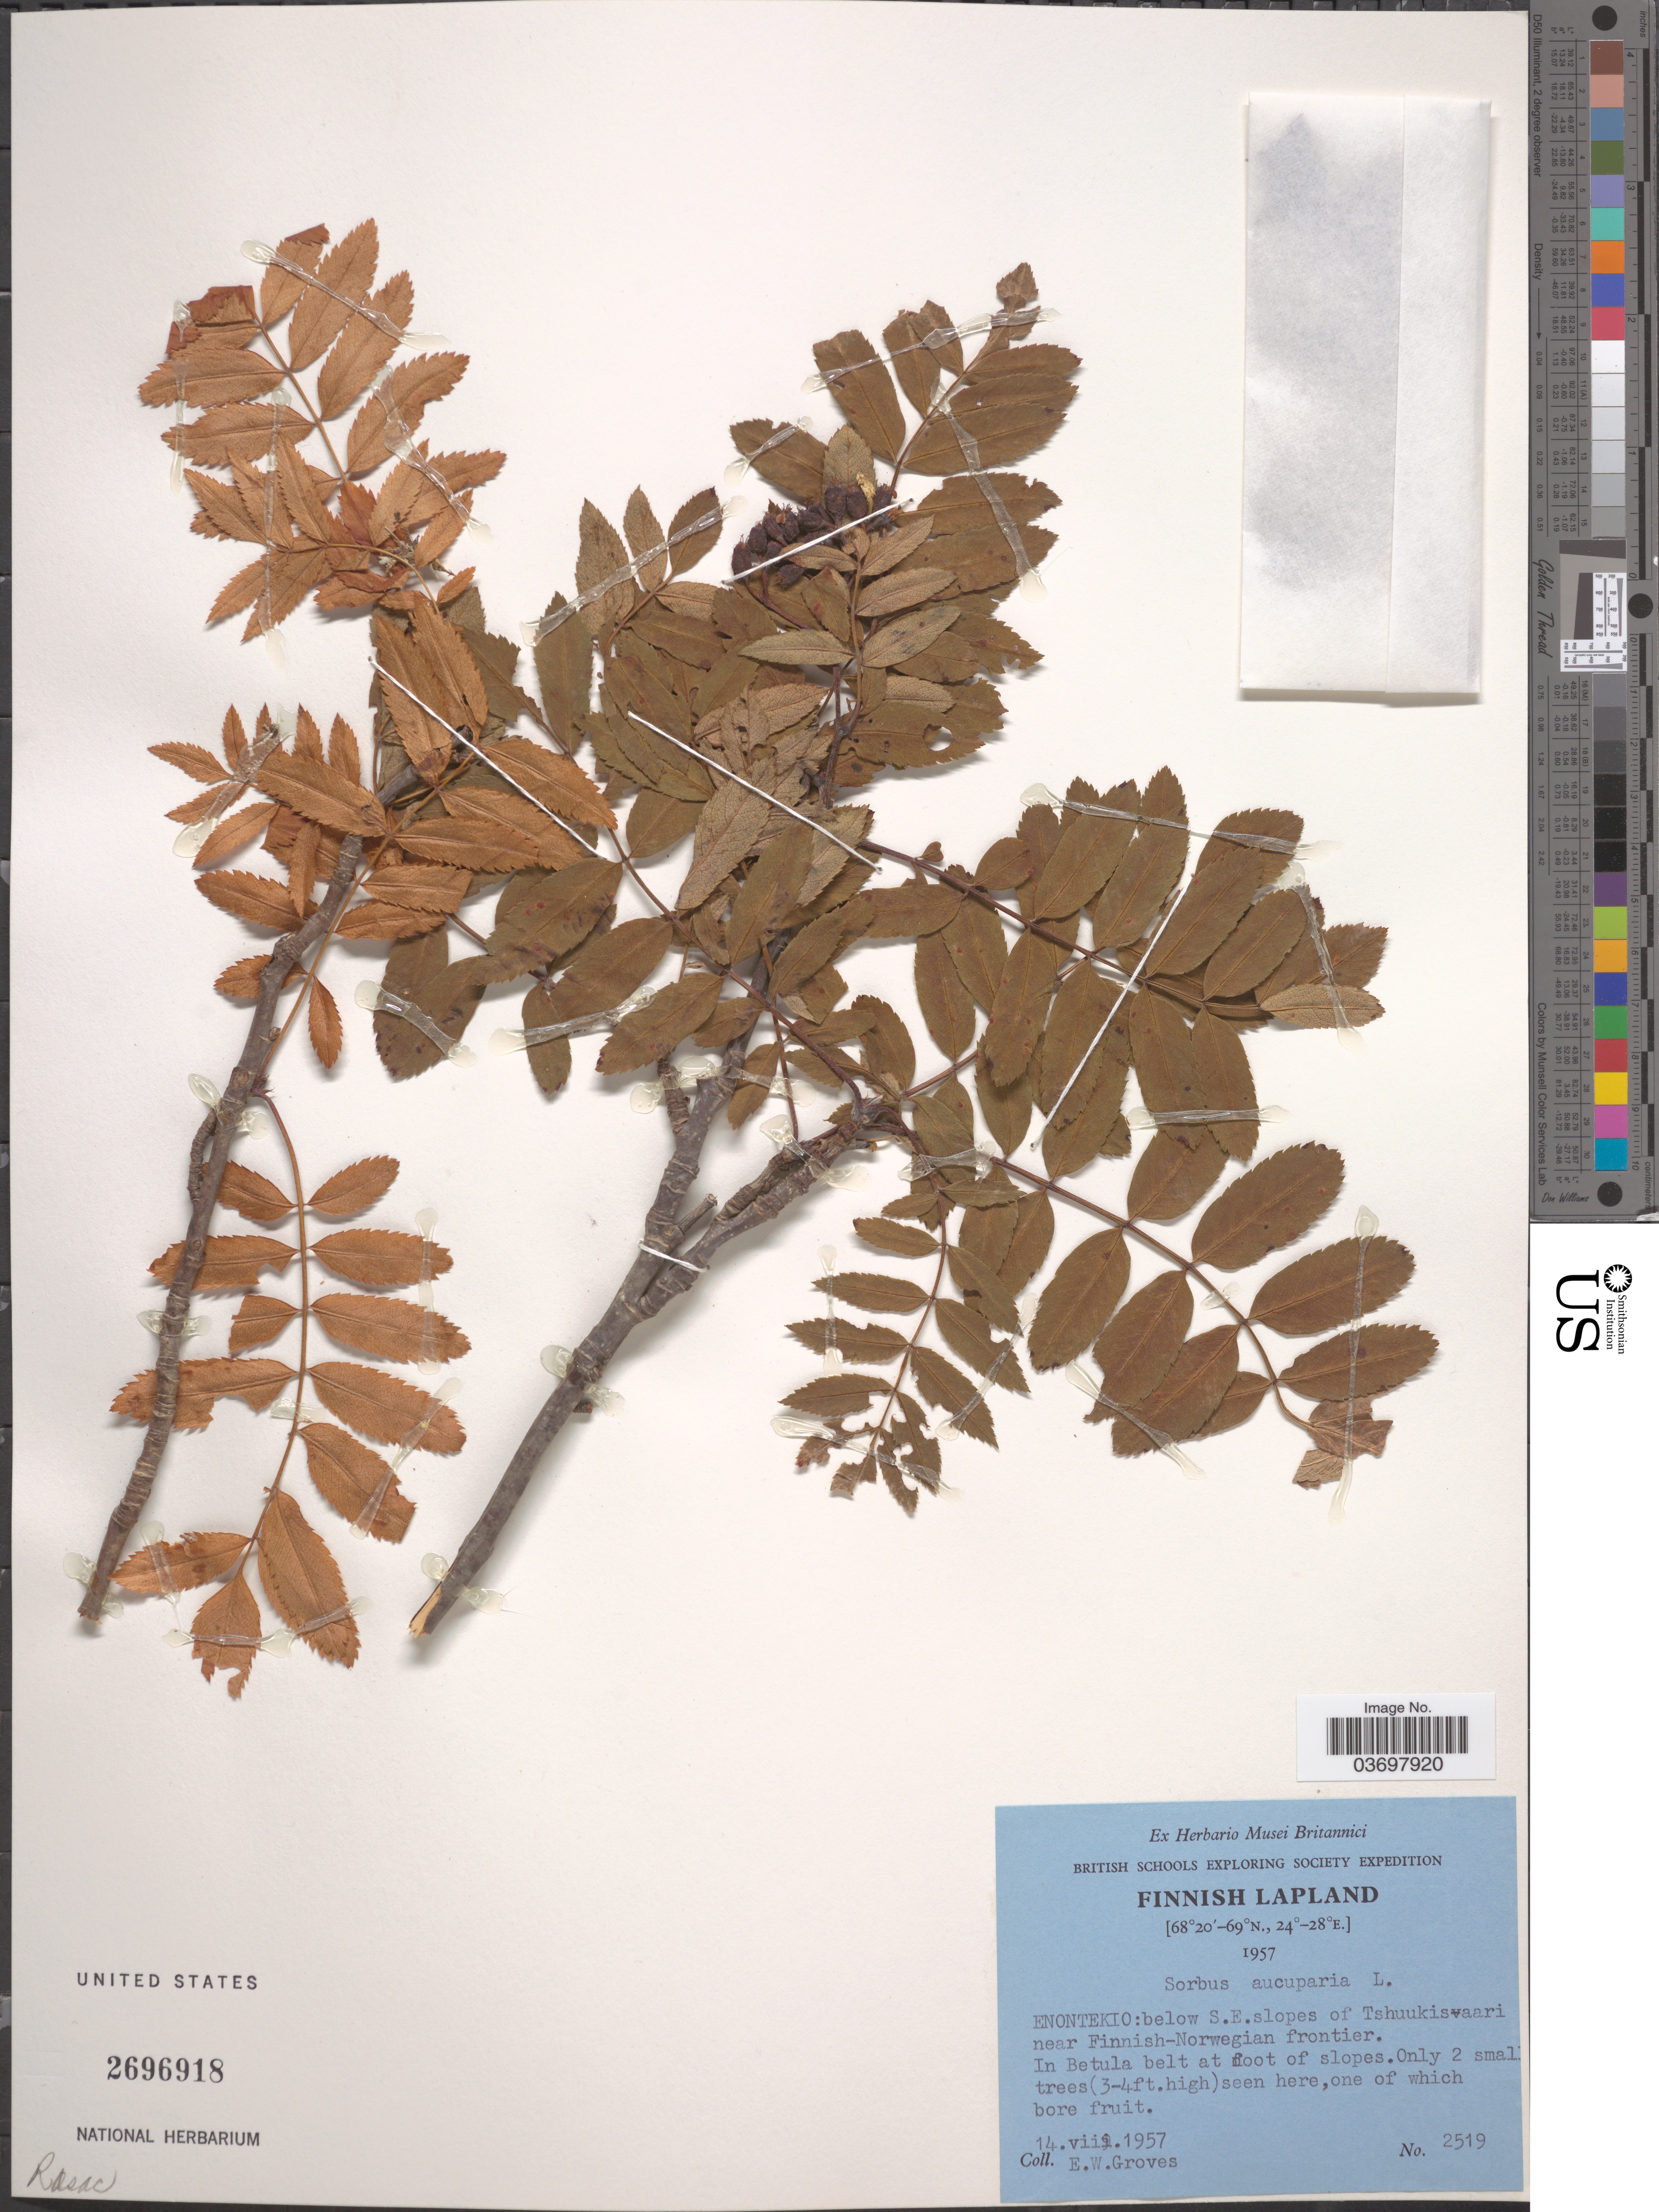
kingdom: Plantae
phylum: Tracheophyta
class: Magnoliopsida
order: Rosales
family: Rosaceae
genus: Sorbus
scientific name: Sorbus aucuparia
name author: L.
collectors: E. Groves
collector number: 2519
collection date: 1957-07-14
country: Finland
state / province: Lappi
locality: Finnish Lapland. Enontekio: below S.E. slopes of Tshuukisaari near Finnish-Norwegian frontier. In Betula belt at foot of slopes.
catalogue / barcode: US 2696918